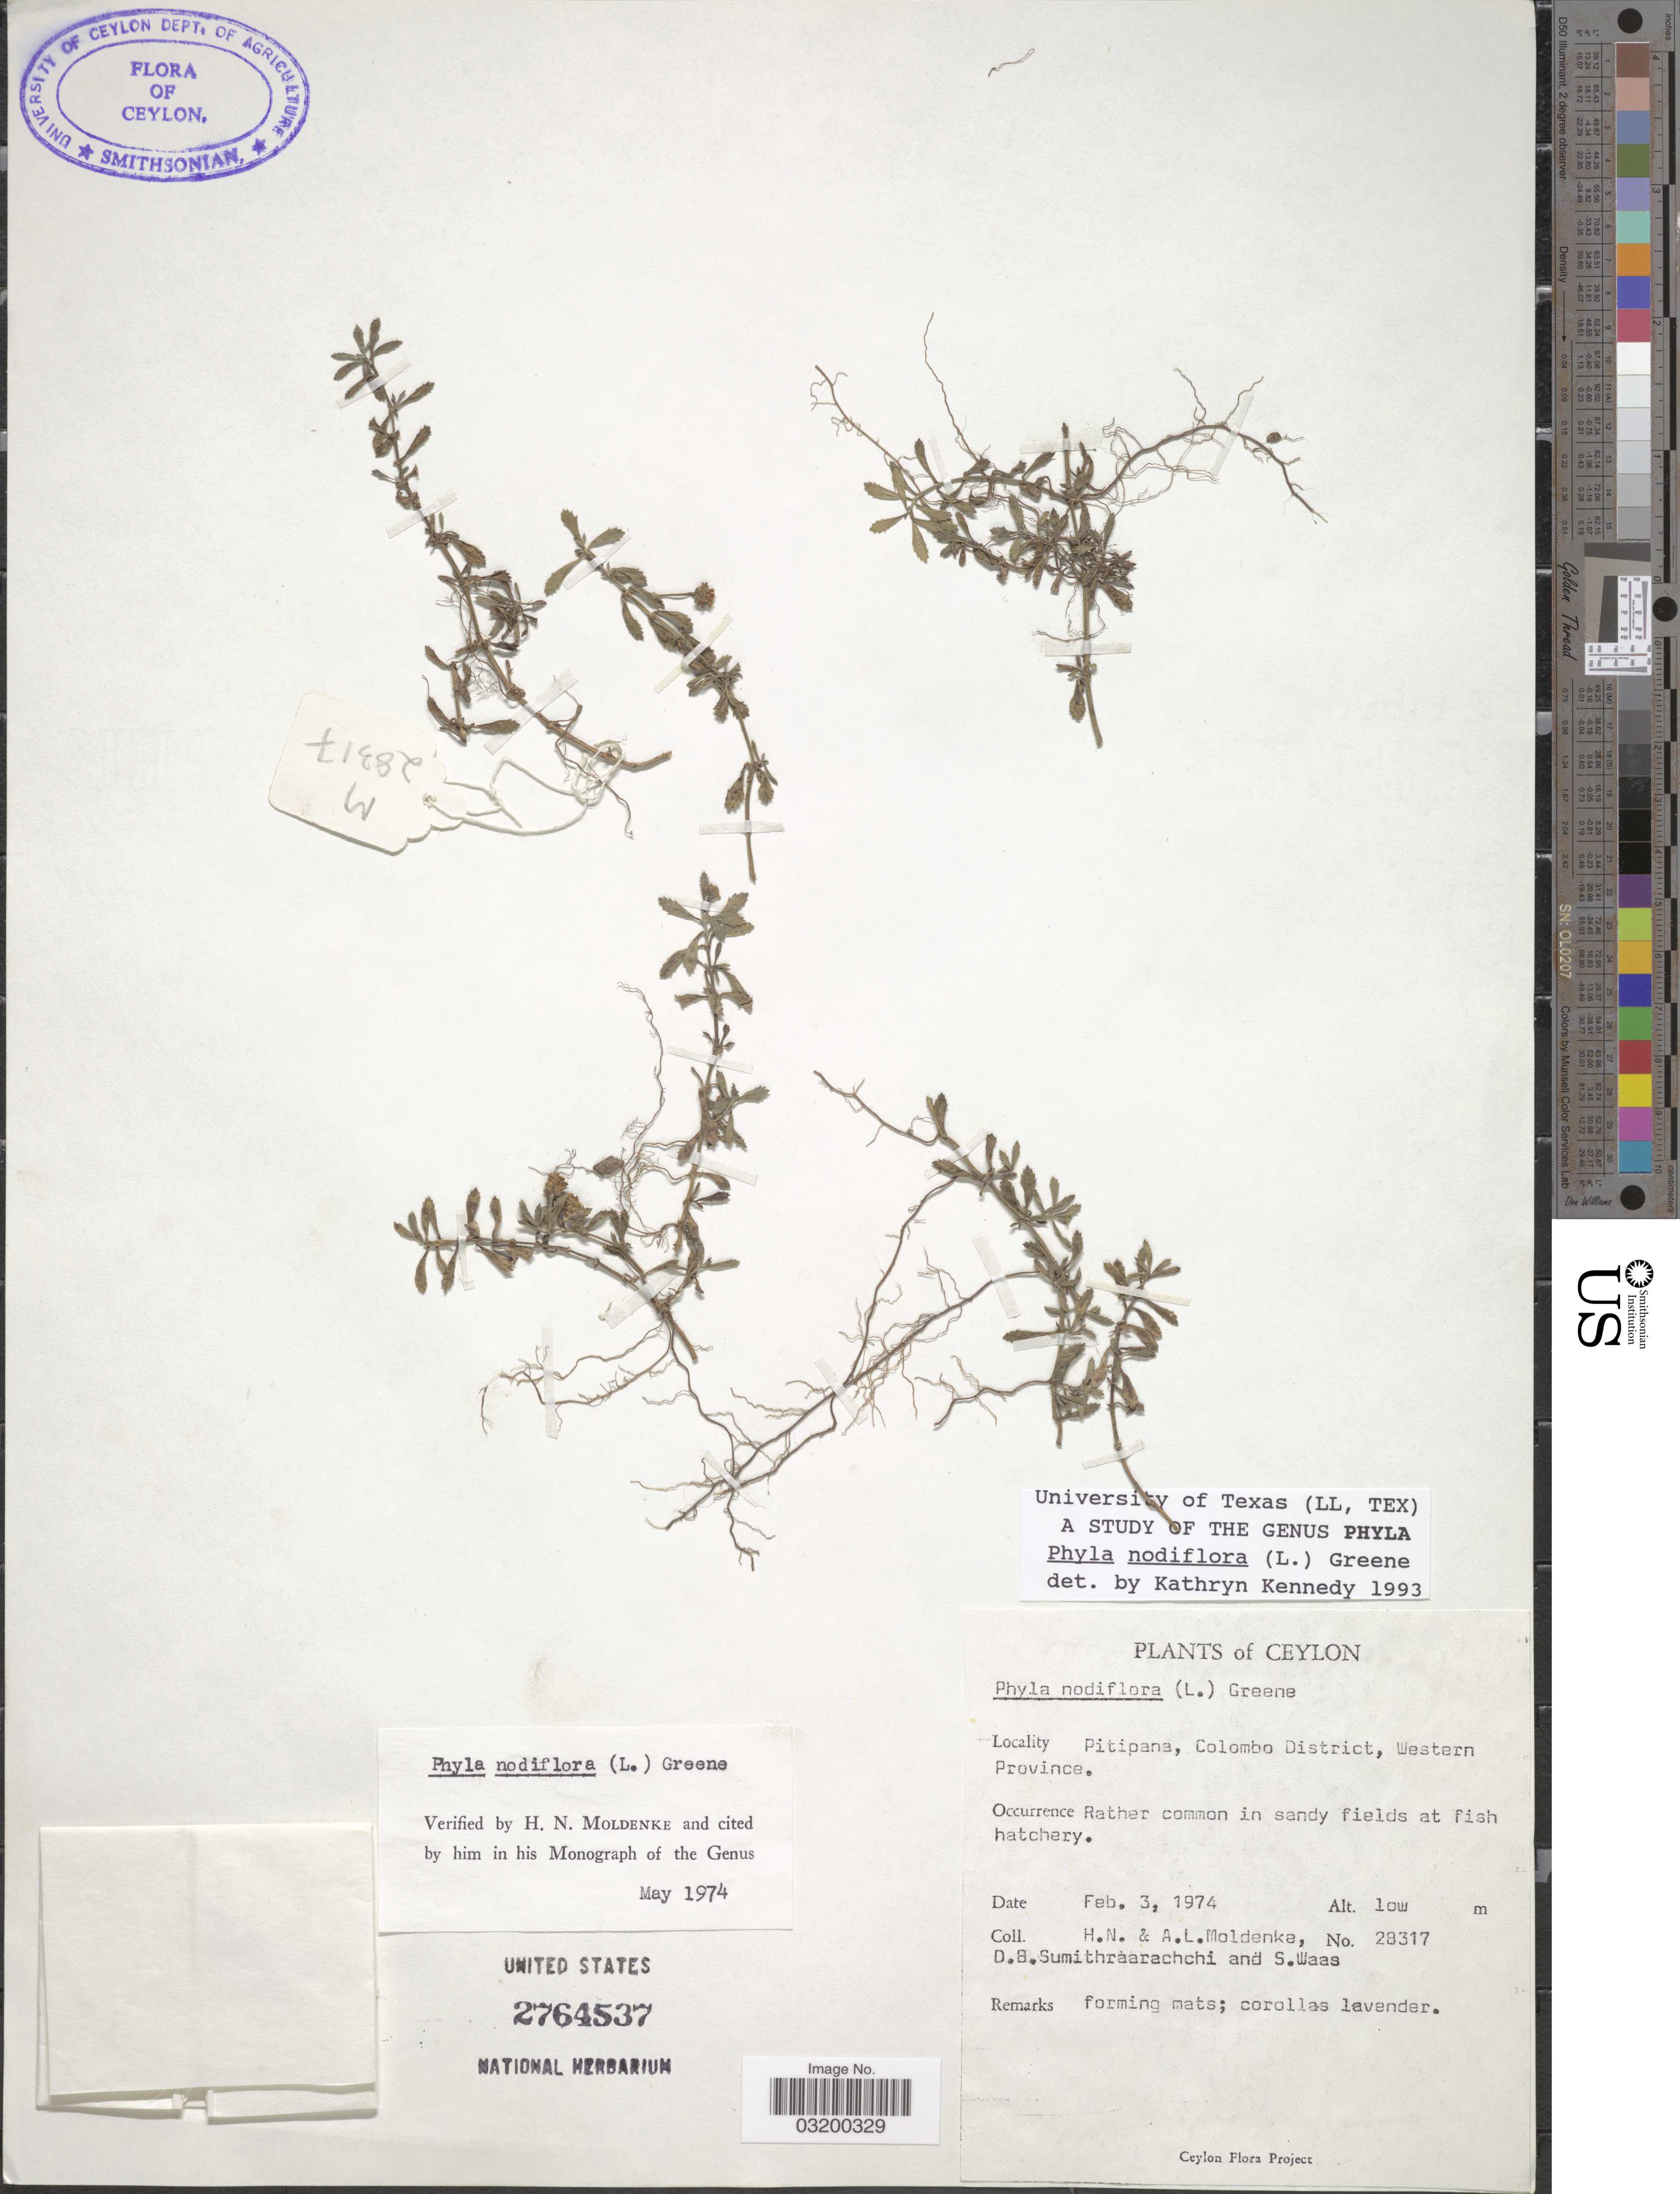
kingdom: Plantae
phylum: Tracheophyta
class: Magnoliopsida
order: Lamiales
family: Verbenaceae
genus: Phyla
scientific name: Phyla nodiflora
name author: (L.) Greene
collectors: H. N. Moldenke, A. L. Moldenke, D. B. Sumithraarachchi & S. Waas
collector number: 28317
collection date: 1974-02-03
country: Sri Lanka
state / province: Western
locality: Ceylon. Pitipana, Colombo District. Rather common in sandy fields at fish hatchery.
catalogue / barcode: US 2764537